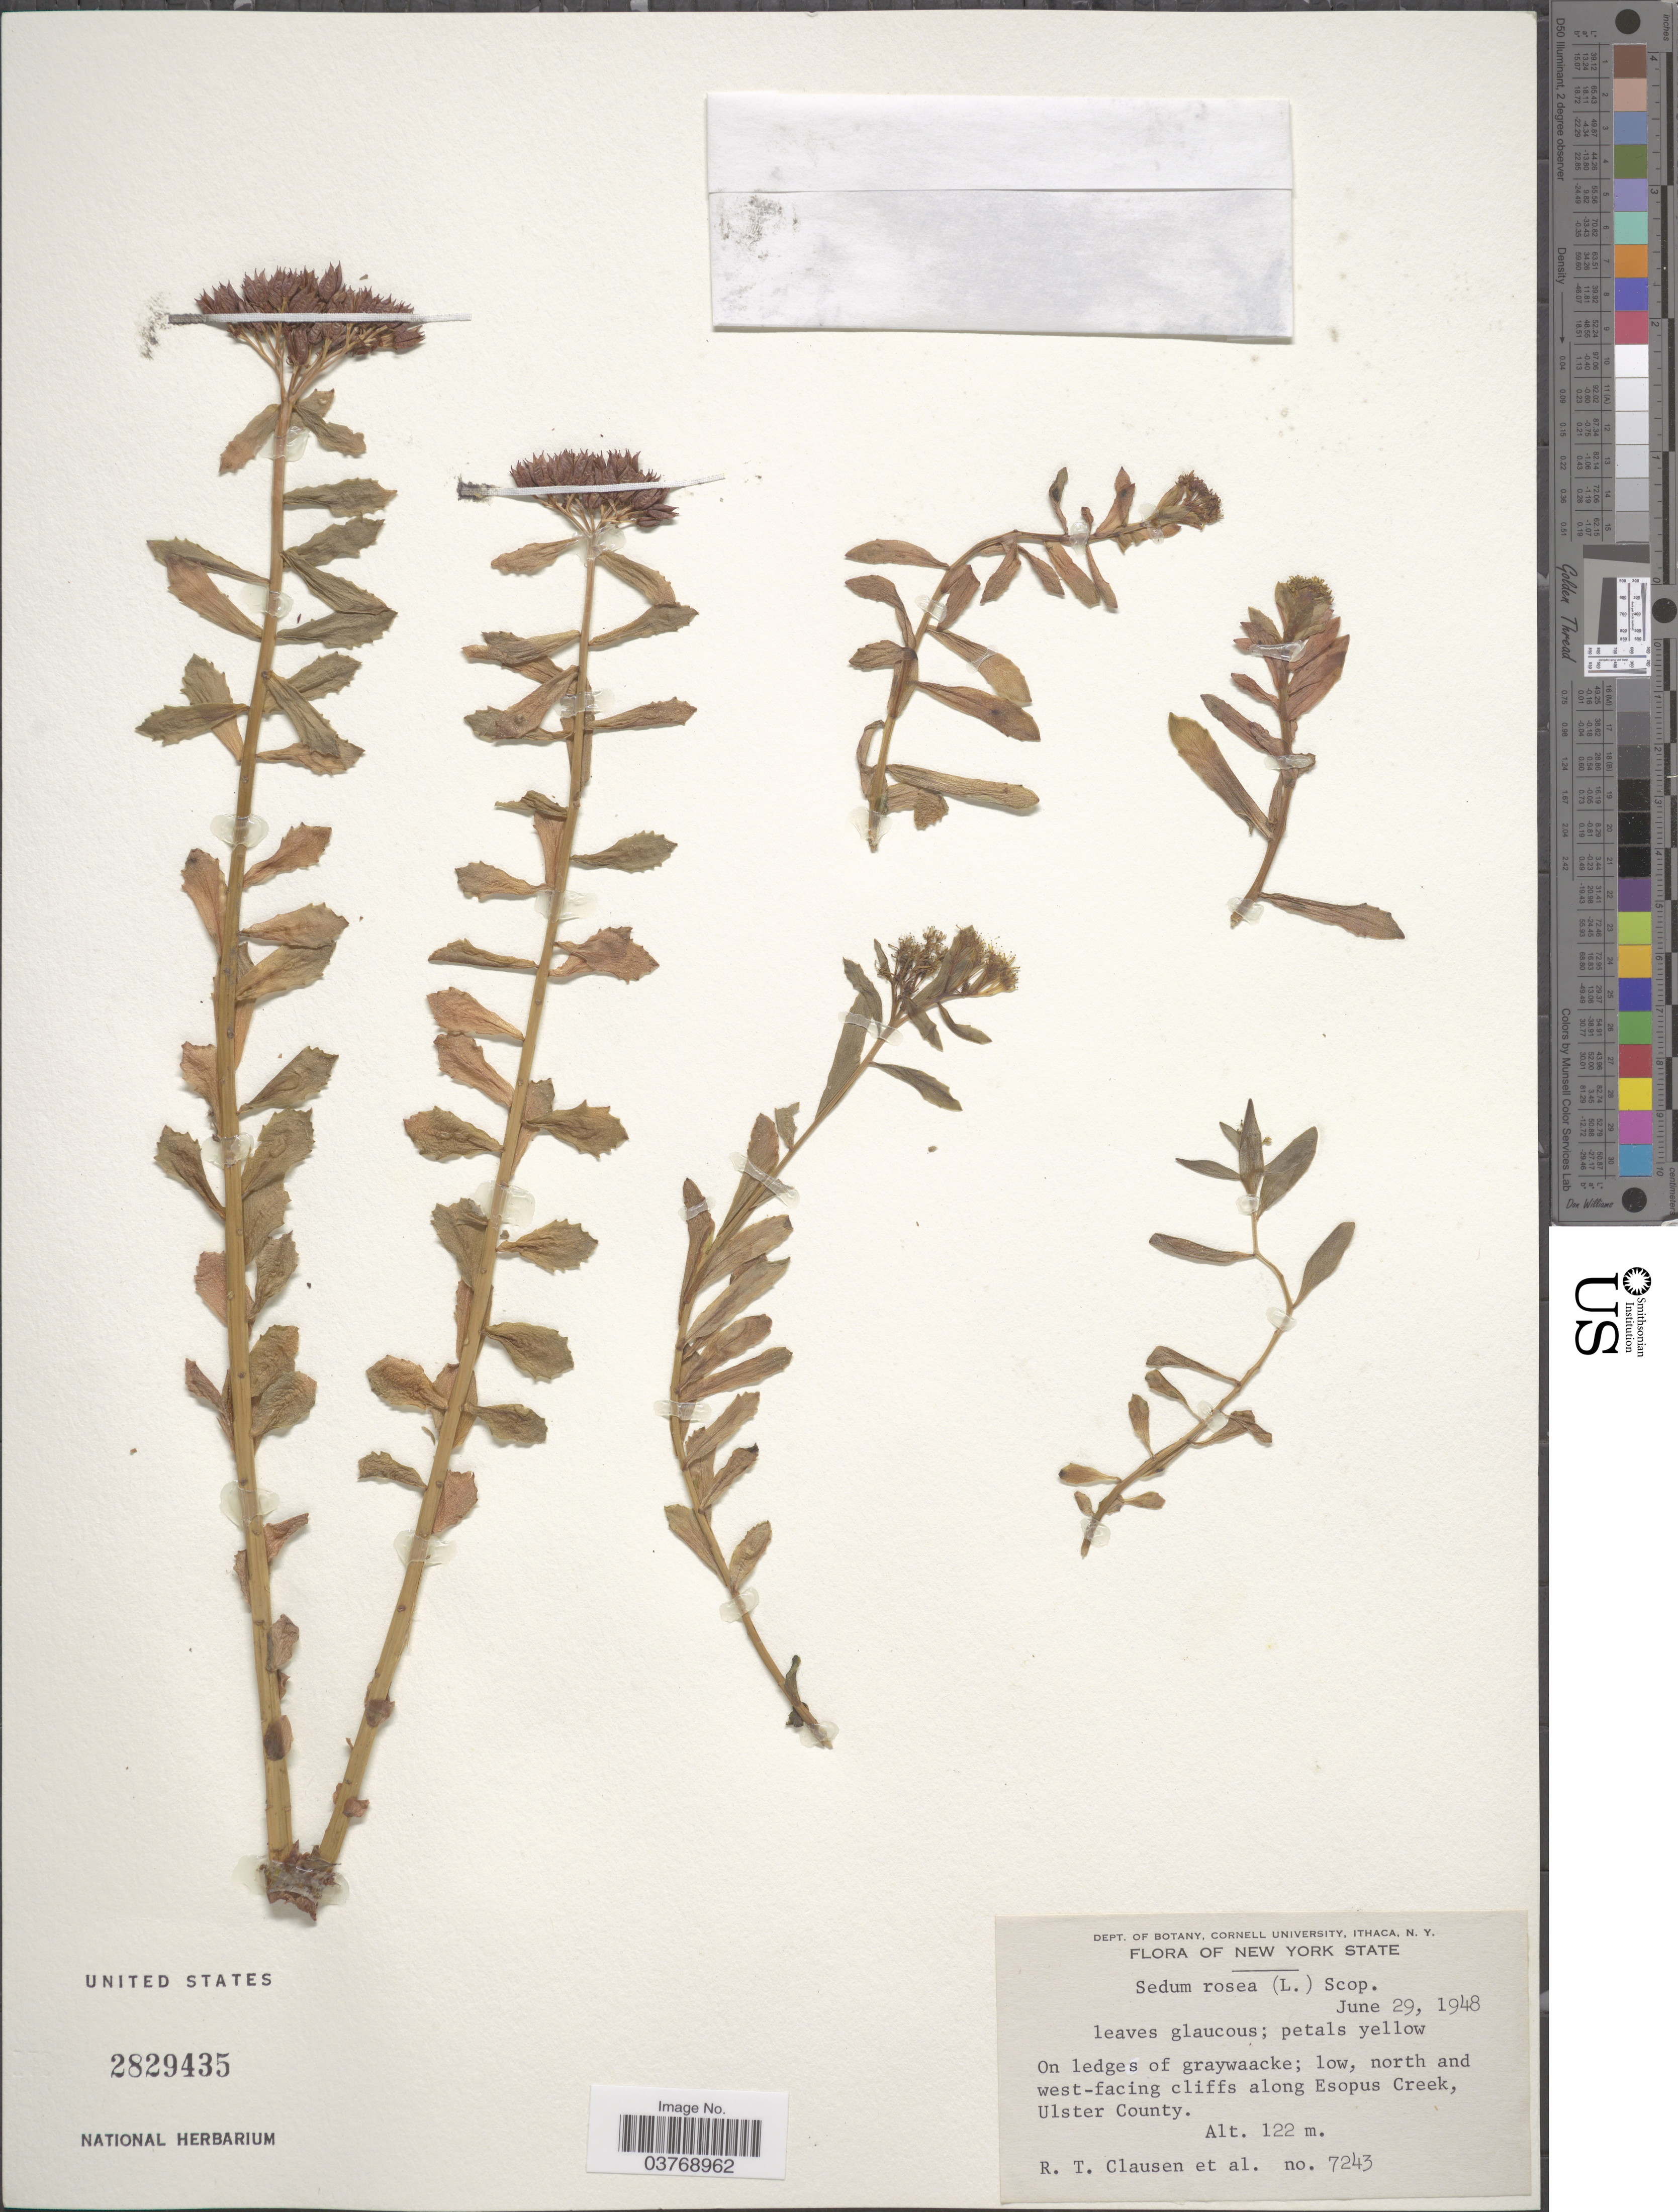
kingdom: Plantae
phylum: Tracheophyta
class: Magnoliopsida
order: Saxifragales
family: Crassulaceae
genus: Rhodiola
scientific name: Rhodiola rosea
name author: L.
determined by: Strong, Mark T., (BOT), Smithsonian Institution - National Museum of Natural History (UNITED STATES)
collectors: R. T. Clausen & et al.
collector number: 7243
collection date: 1948-06-29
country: United States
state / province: New York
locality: Low, north and west-facing cliffs along Esopus Creek, Ulster County.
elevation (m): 122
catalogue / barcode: US 2829435